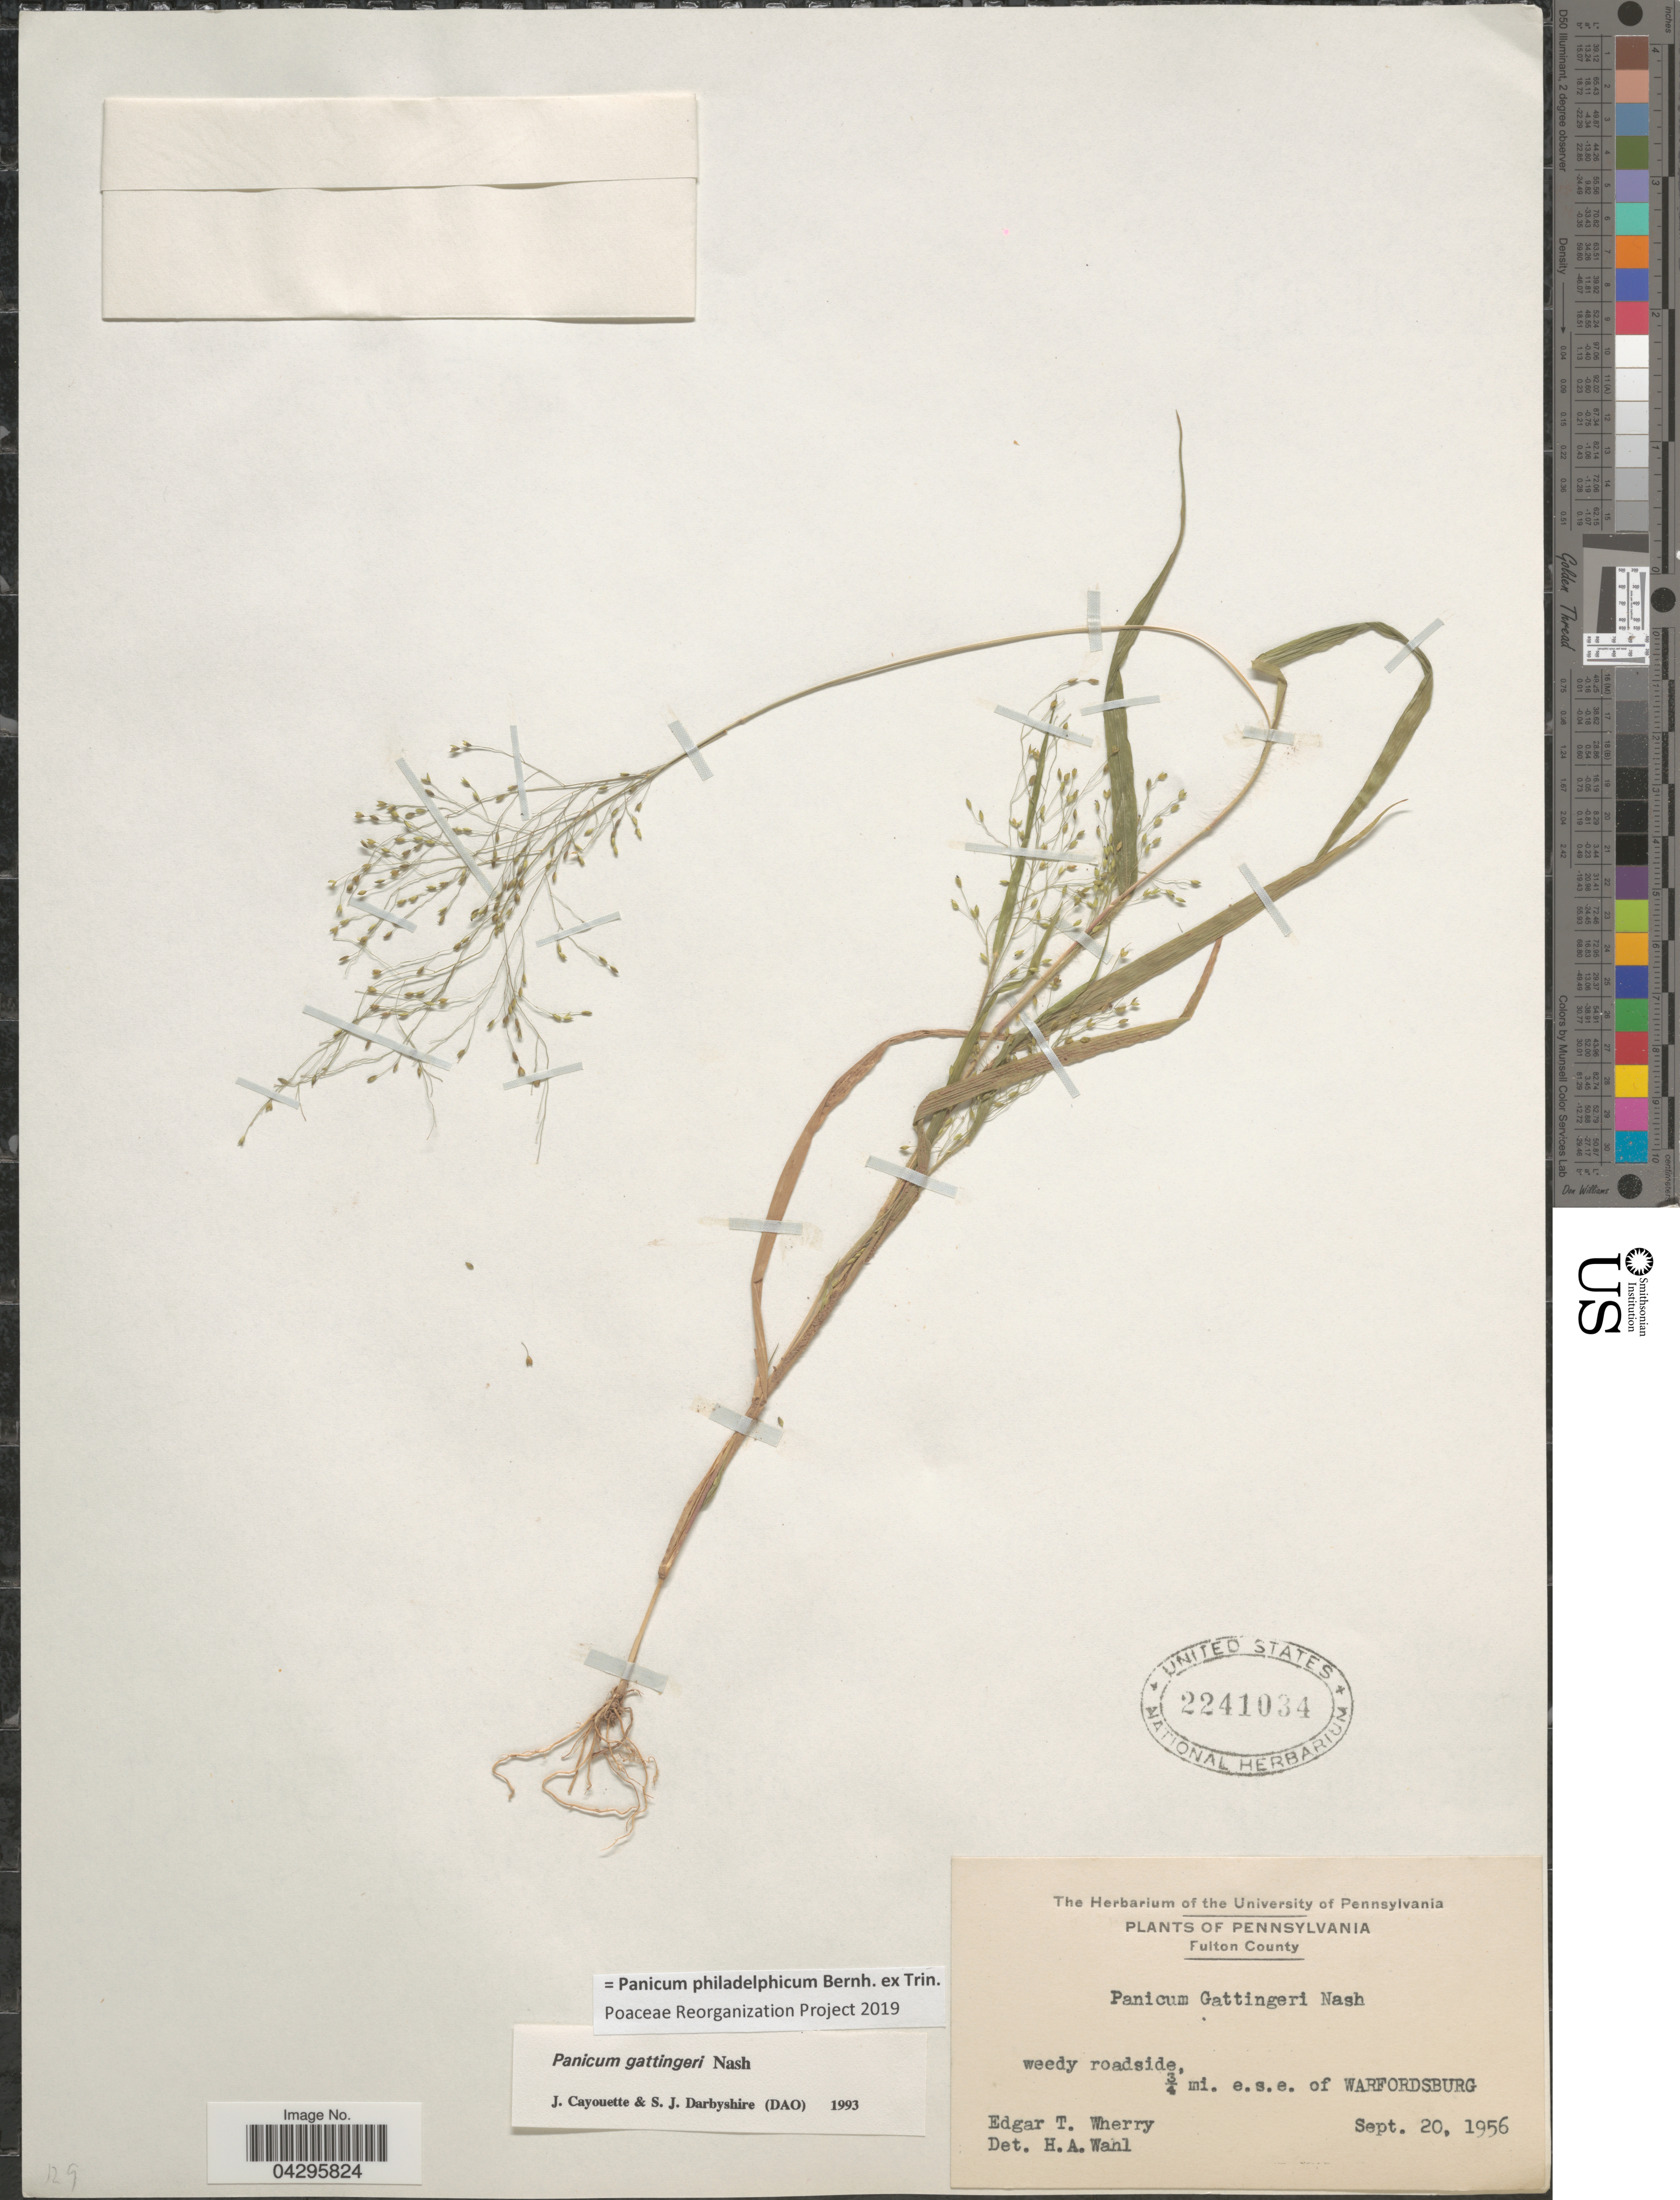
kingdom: Plantae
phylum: Tracheophyta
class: Liliopsida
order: Poales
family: Poaceae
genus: Panicum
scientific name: Panicum philadelphicum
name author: Bernh. ex Trin.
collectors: E. T. Wherry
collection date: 1956-09-20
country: United States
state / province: Pennsylvania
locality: Fulton County. Weedy roadside, ¾ mi. e.s.e. of Warfordsburg.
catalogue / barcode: US 2241034